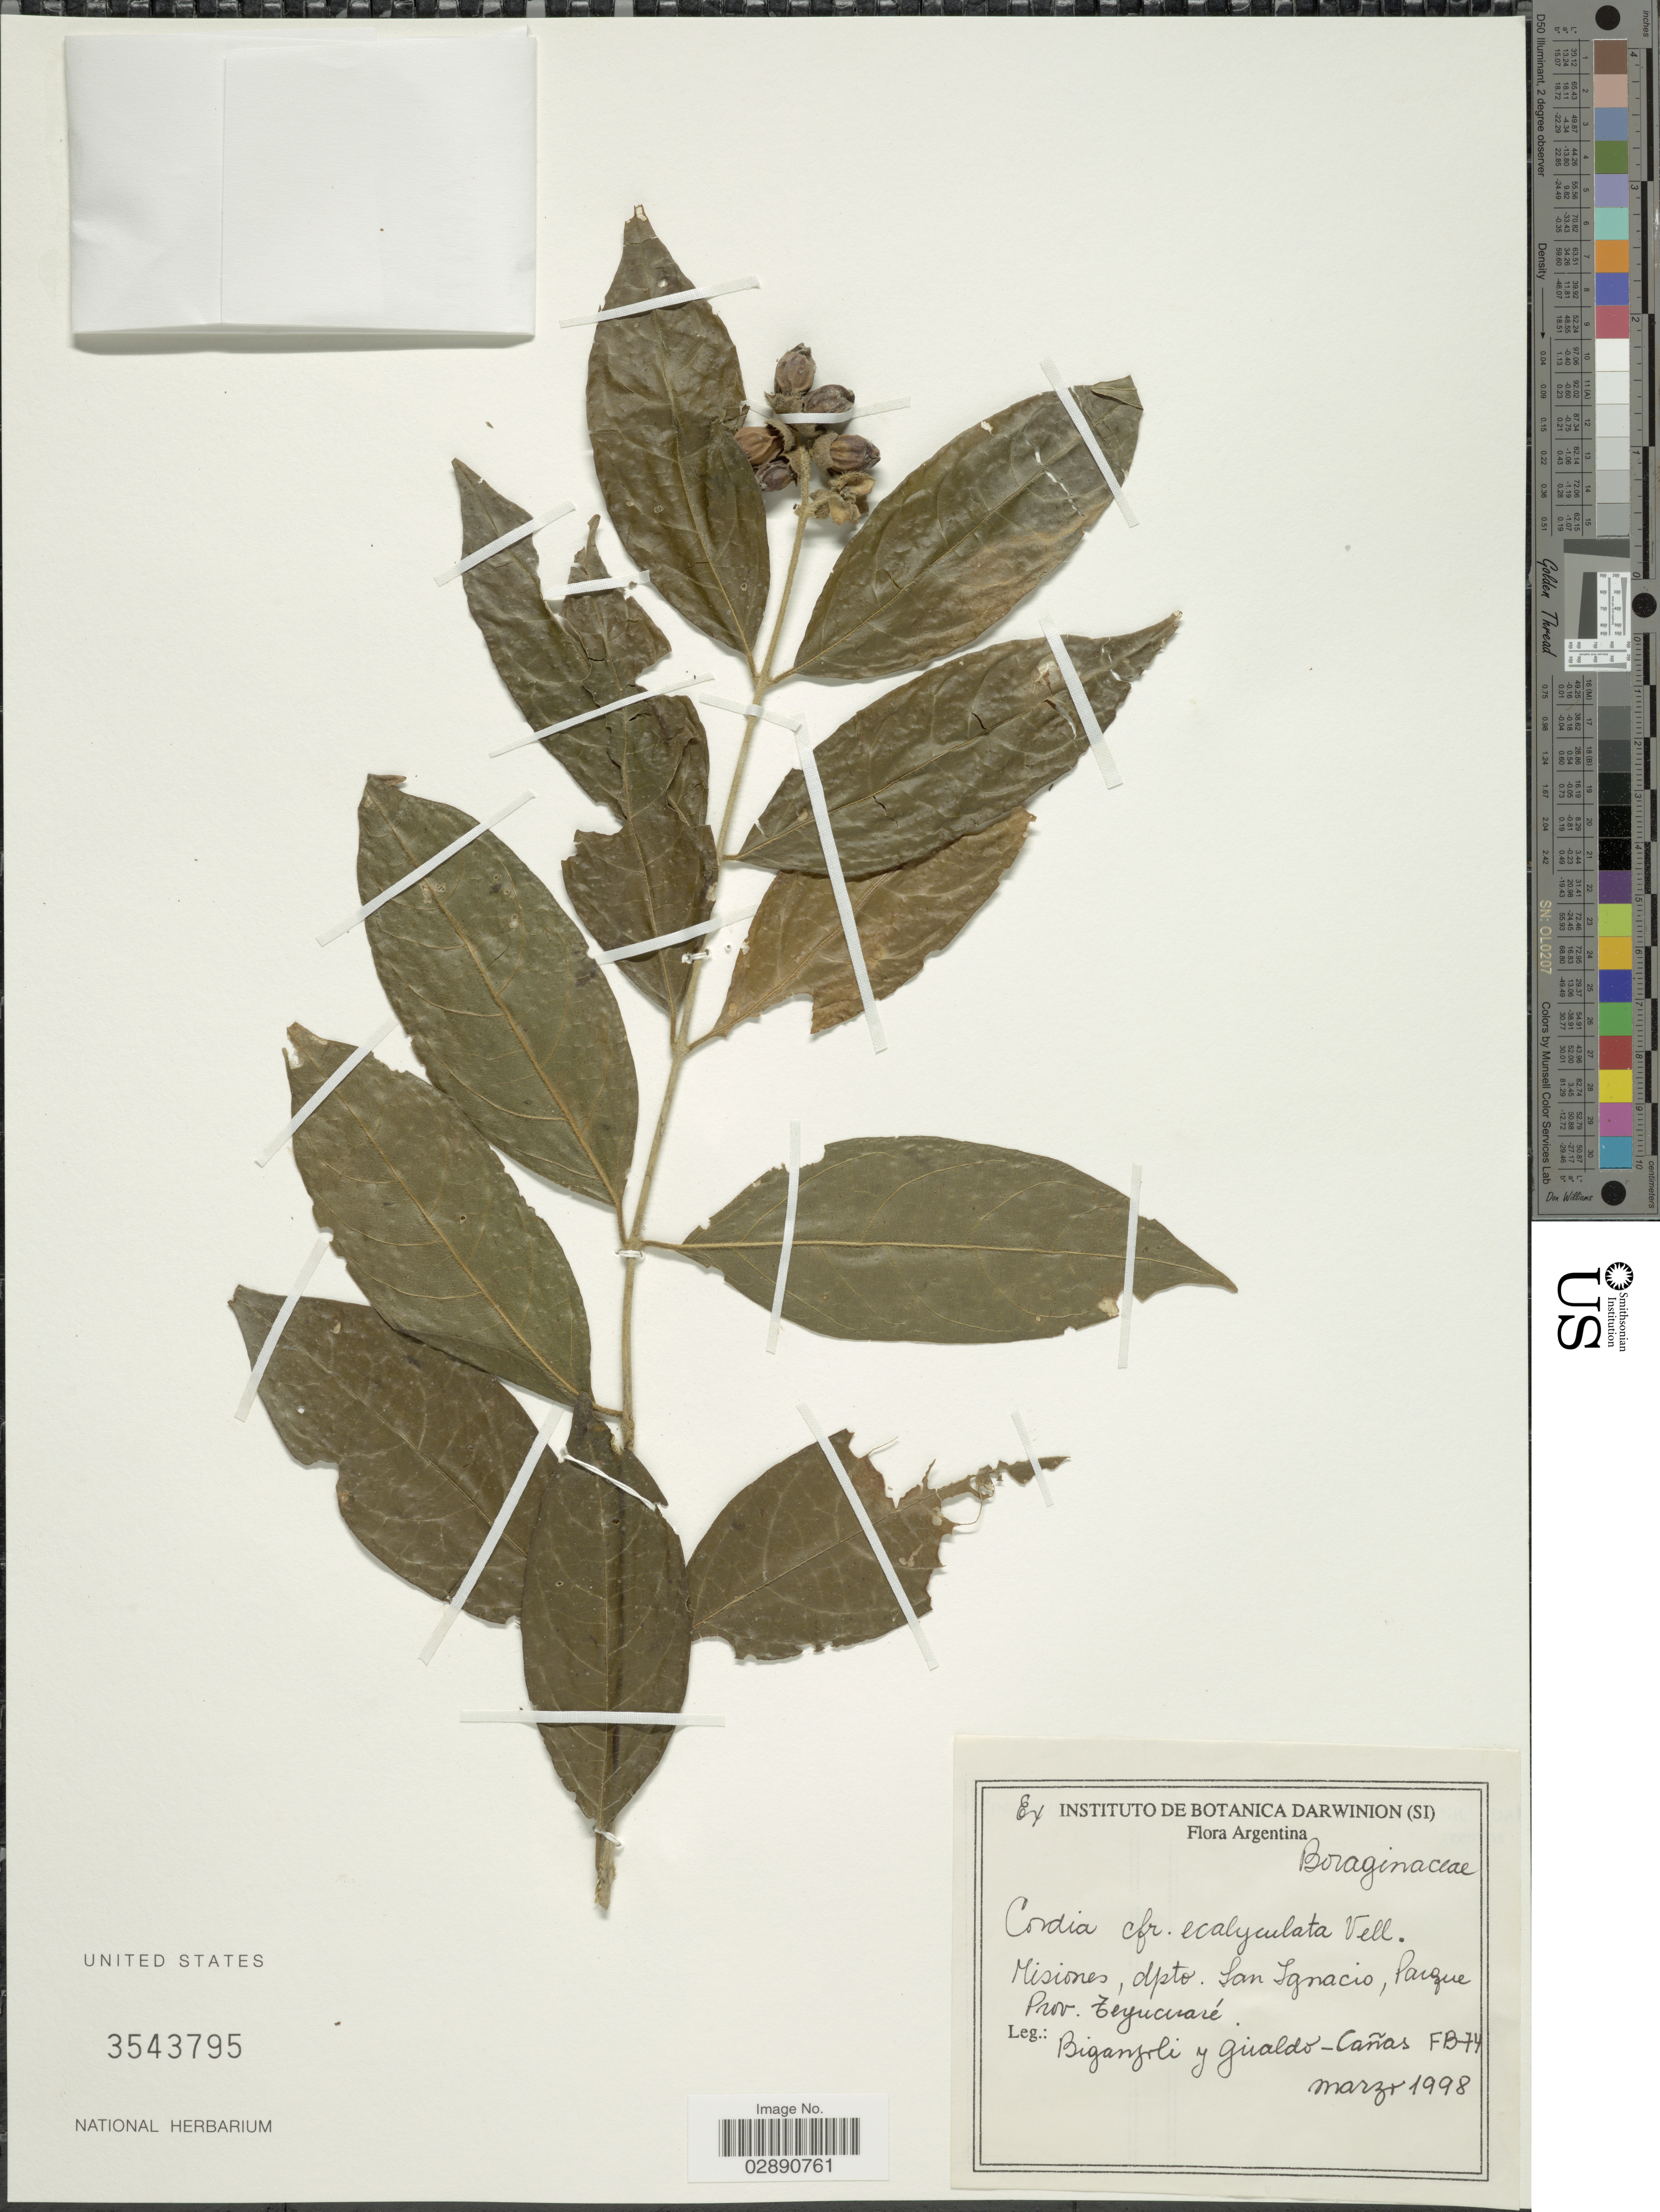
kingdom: Plantae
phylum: Tracheophyta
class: Magnoliopsida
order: Boraginales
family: Cordiaceae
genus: Cordia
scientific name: Cordia ecalyculata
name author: Vell.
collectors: Biganzoli & -- Giraldo-Cañas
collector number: FB-74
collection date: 1998-03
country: Argentina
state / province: Misiones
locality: Dpto. San Ignacio, Parque. Prov. Teyucuaré.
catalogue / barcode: US 3543795